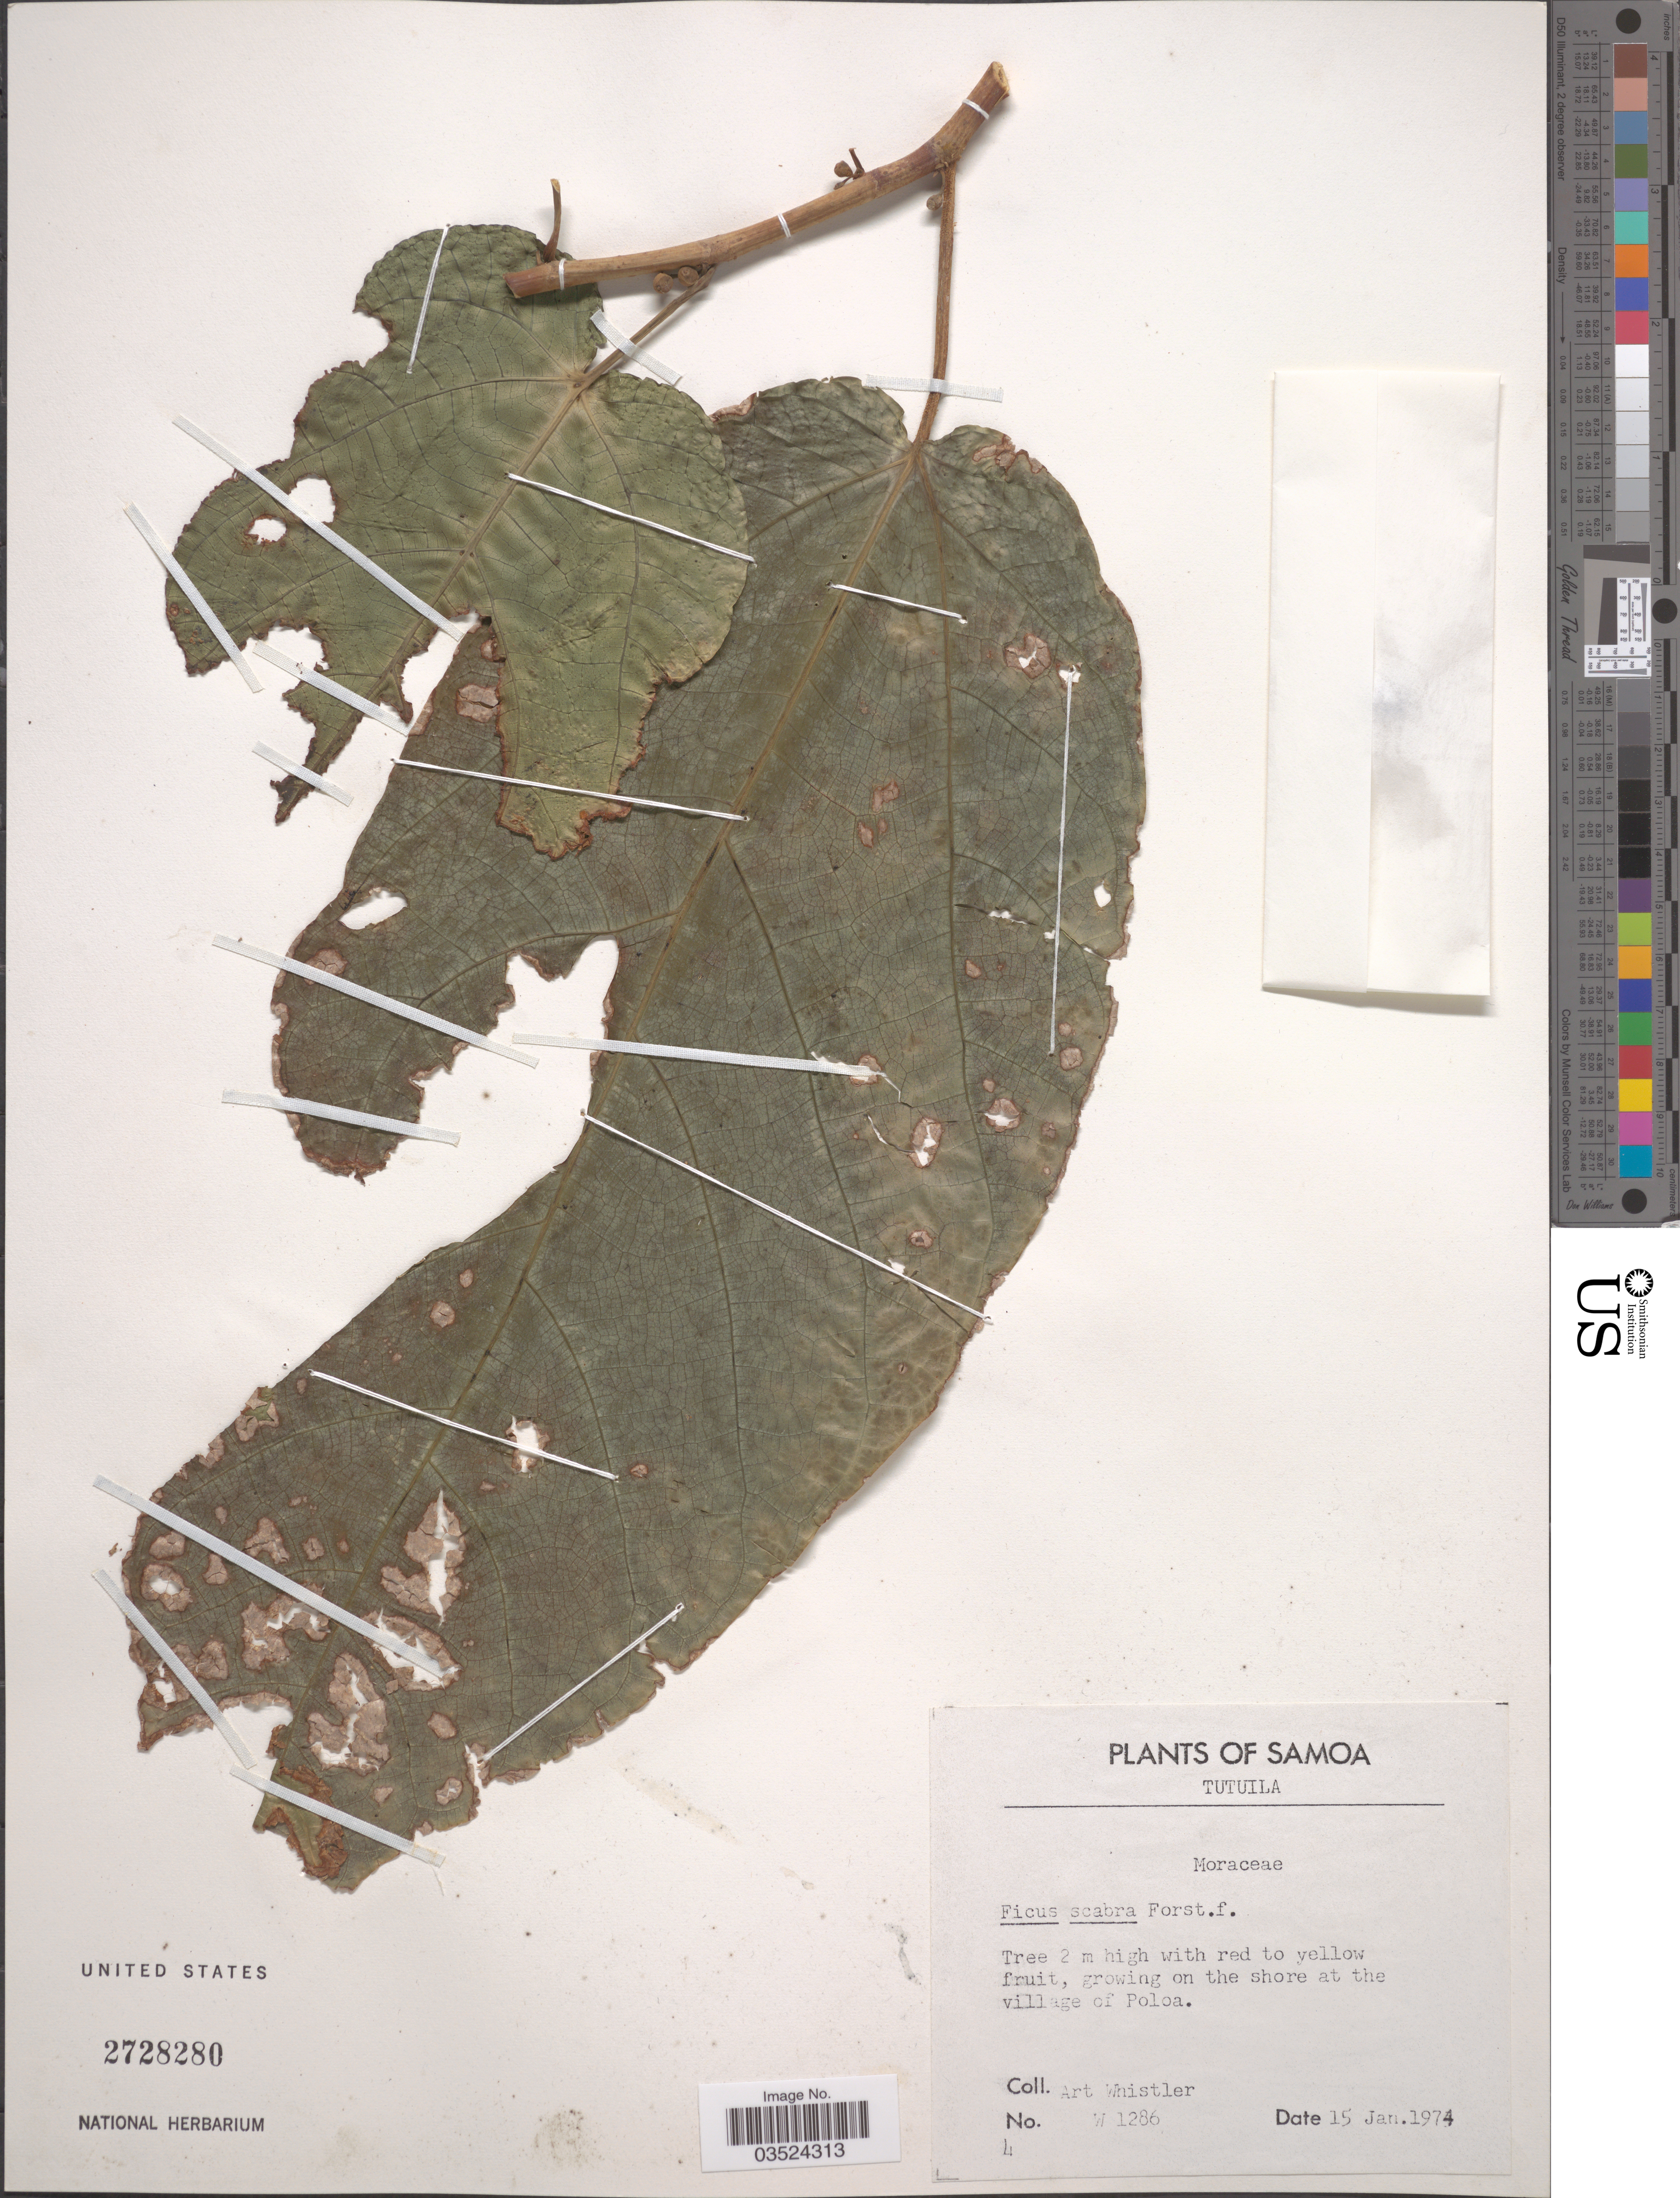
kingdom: Plantae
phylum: Tracheophyta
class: Magnoliopsida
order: Rosales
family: Moraceae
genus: Ficus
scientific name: Ficus scabra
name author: G. Forst.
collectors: A. Whistler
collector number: W 1286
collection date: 1974-01-15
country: American Samoa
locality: Samoa. Tutuila. Growing on the shore at the village of Poloa.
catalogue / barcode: US 2728280